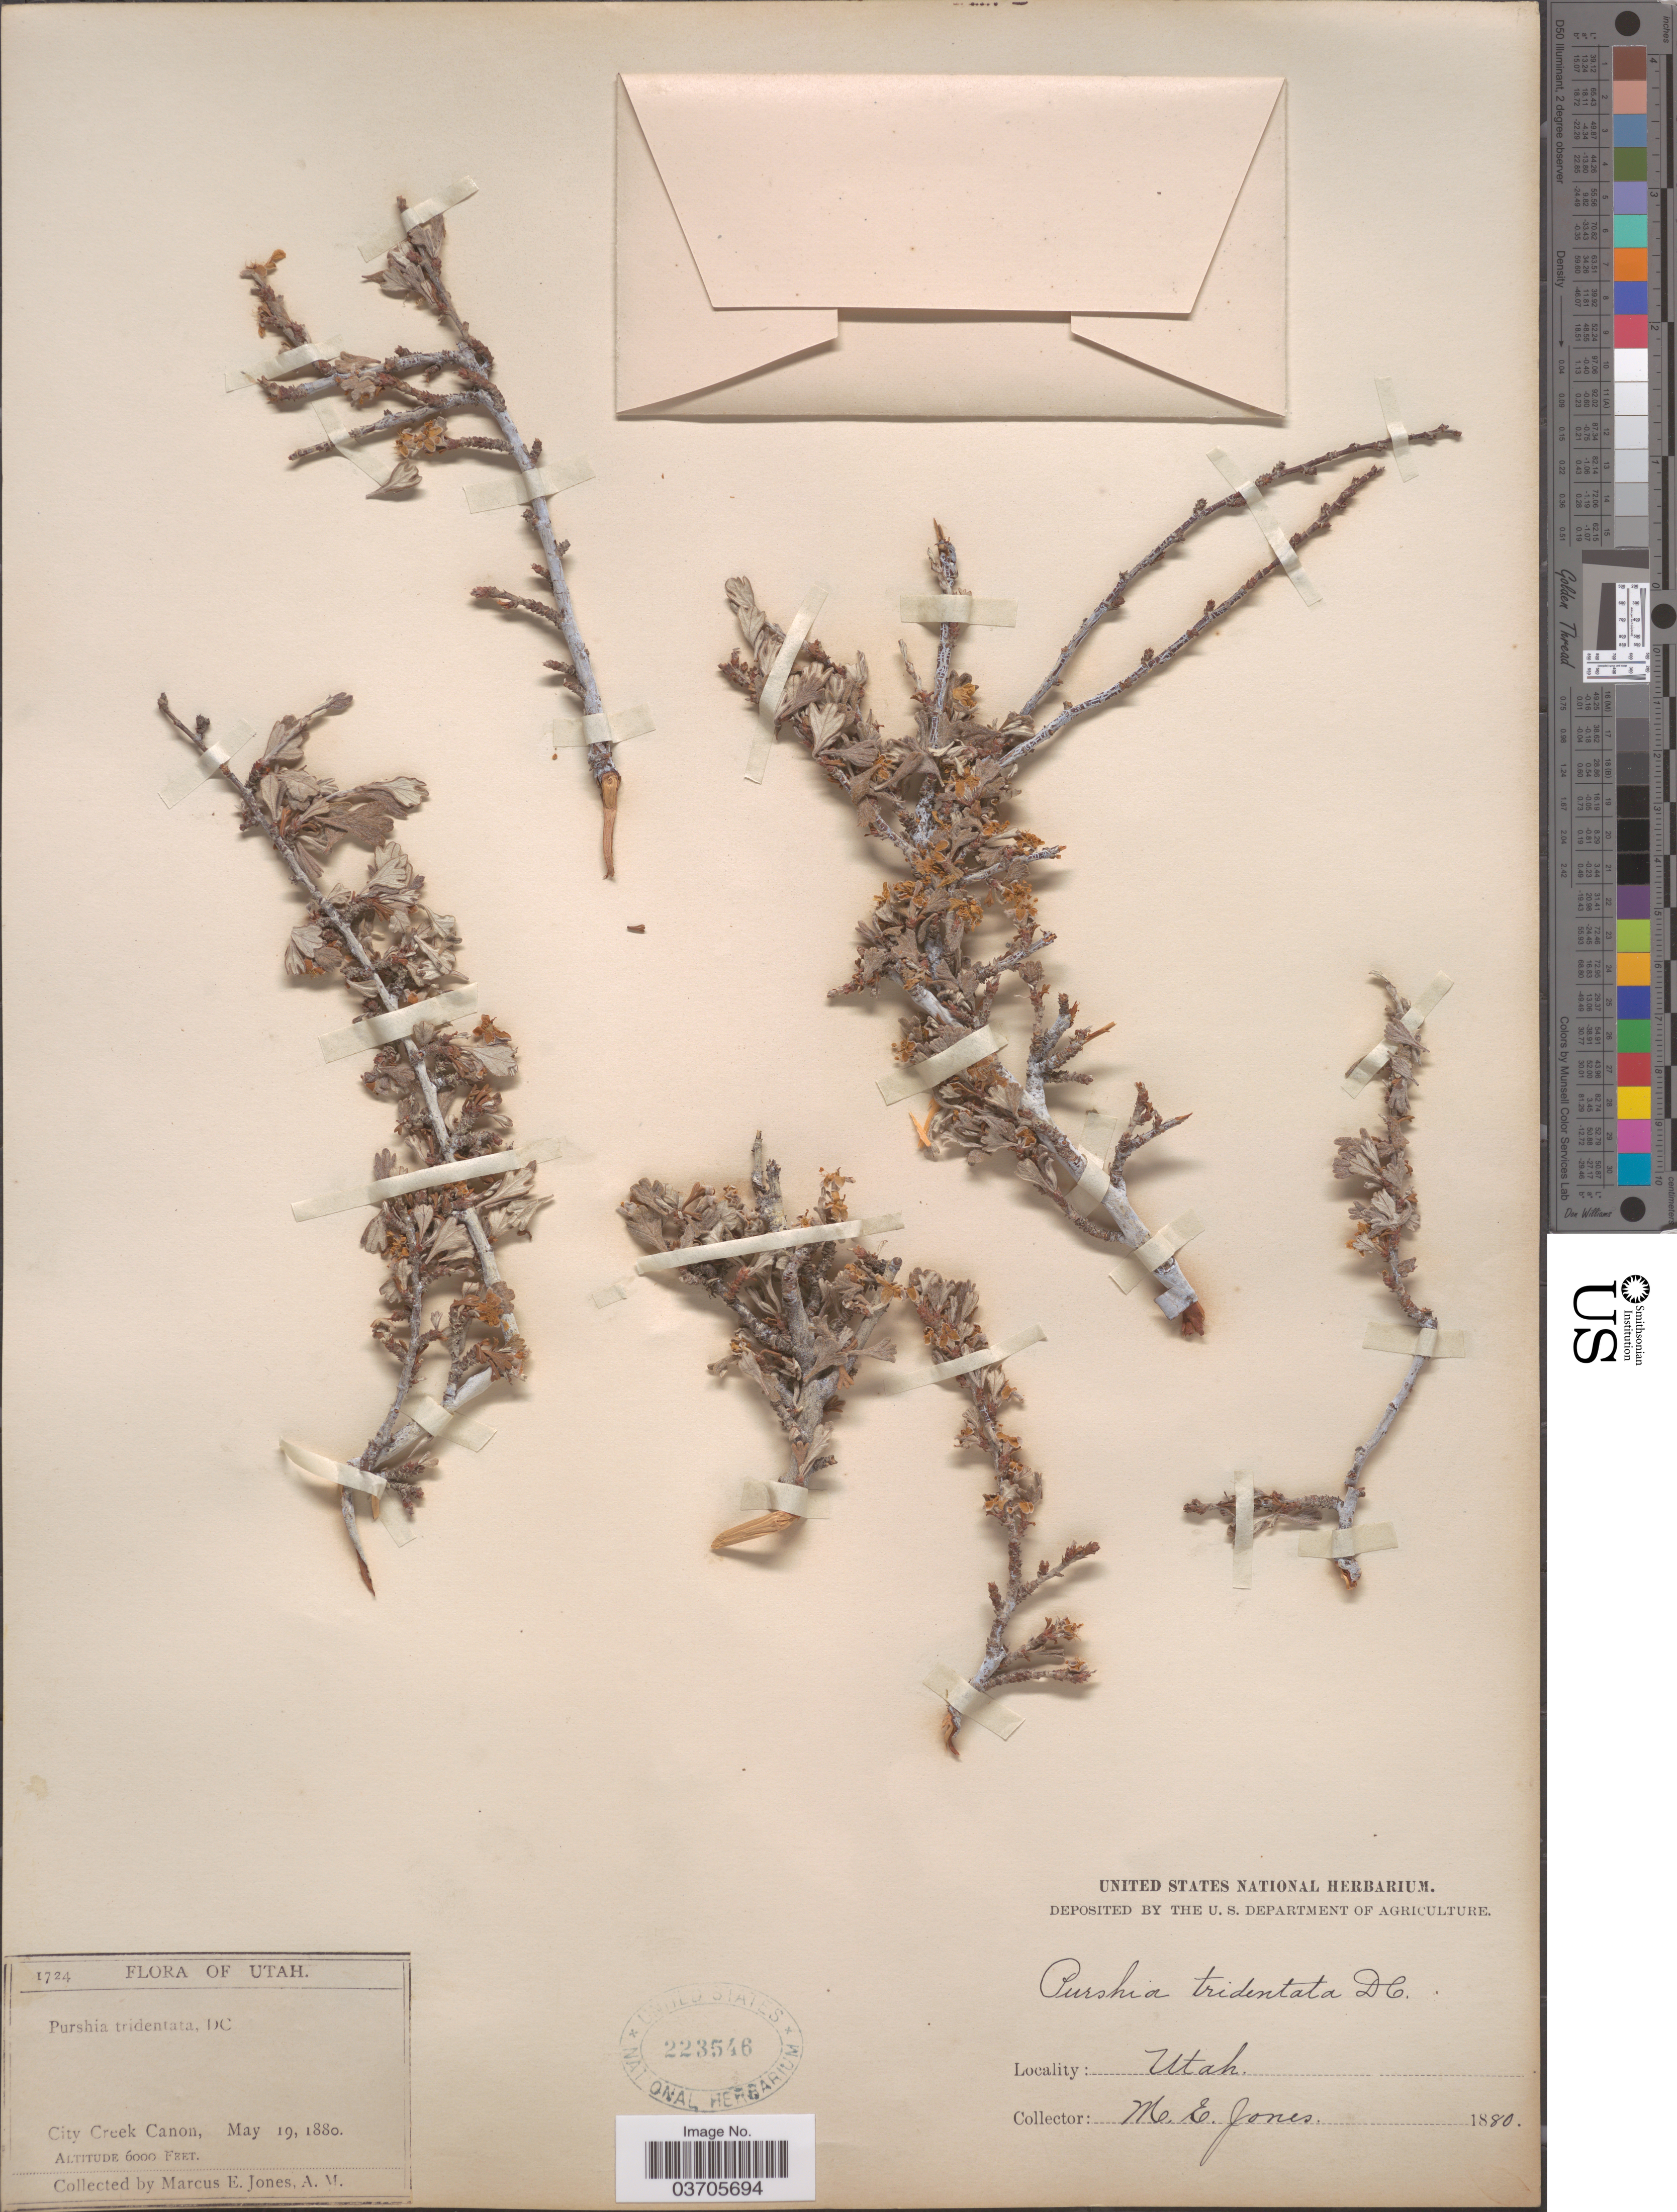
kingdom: Plantae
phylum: Tracheophyta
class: Magnoliopsida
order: Rosales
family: Rosaceae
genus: Purshia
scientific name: Purshia tridentata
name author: (Pursh) DC.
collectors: M. E. Jones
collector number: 1724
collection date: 1880-05-19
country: United States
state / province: Utah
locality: City Creek Canon.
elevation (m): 1829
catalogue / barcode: US 223546